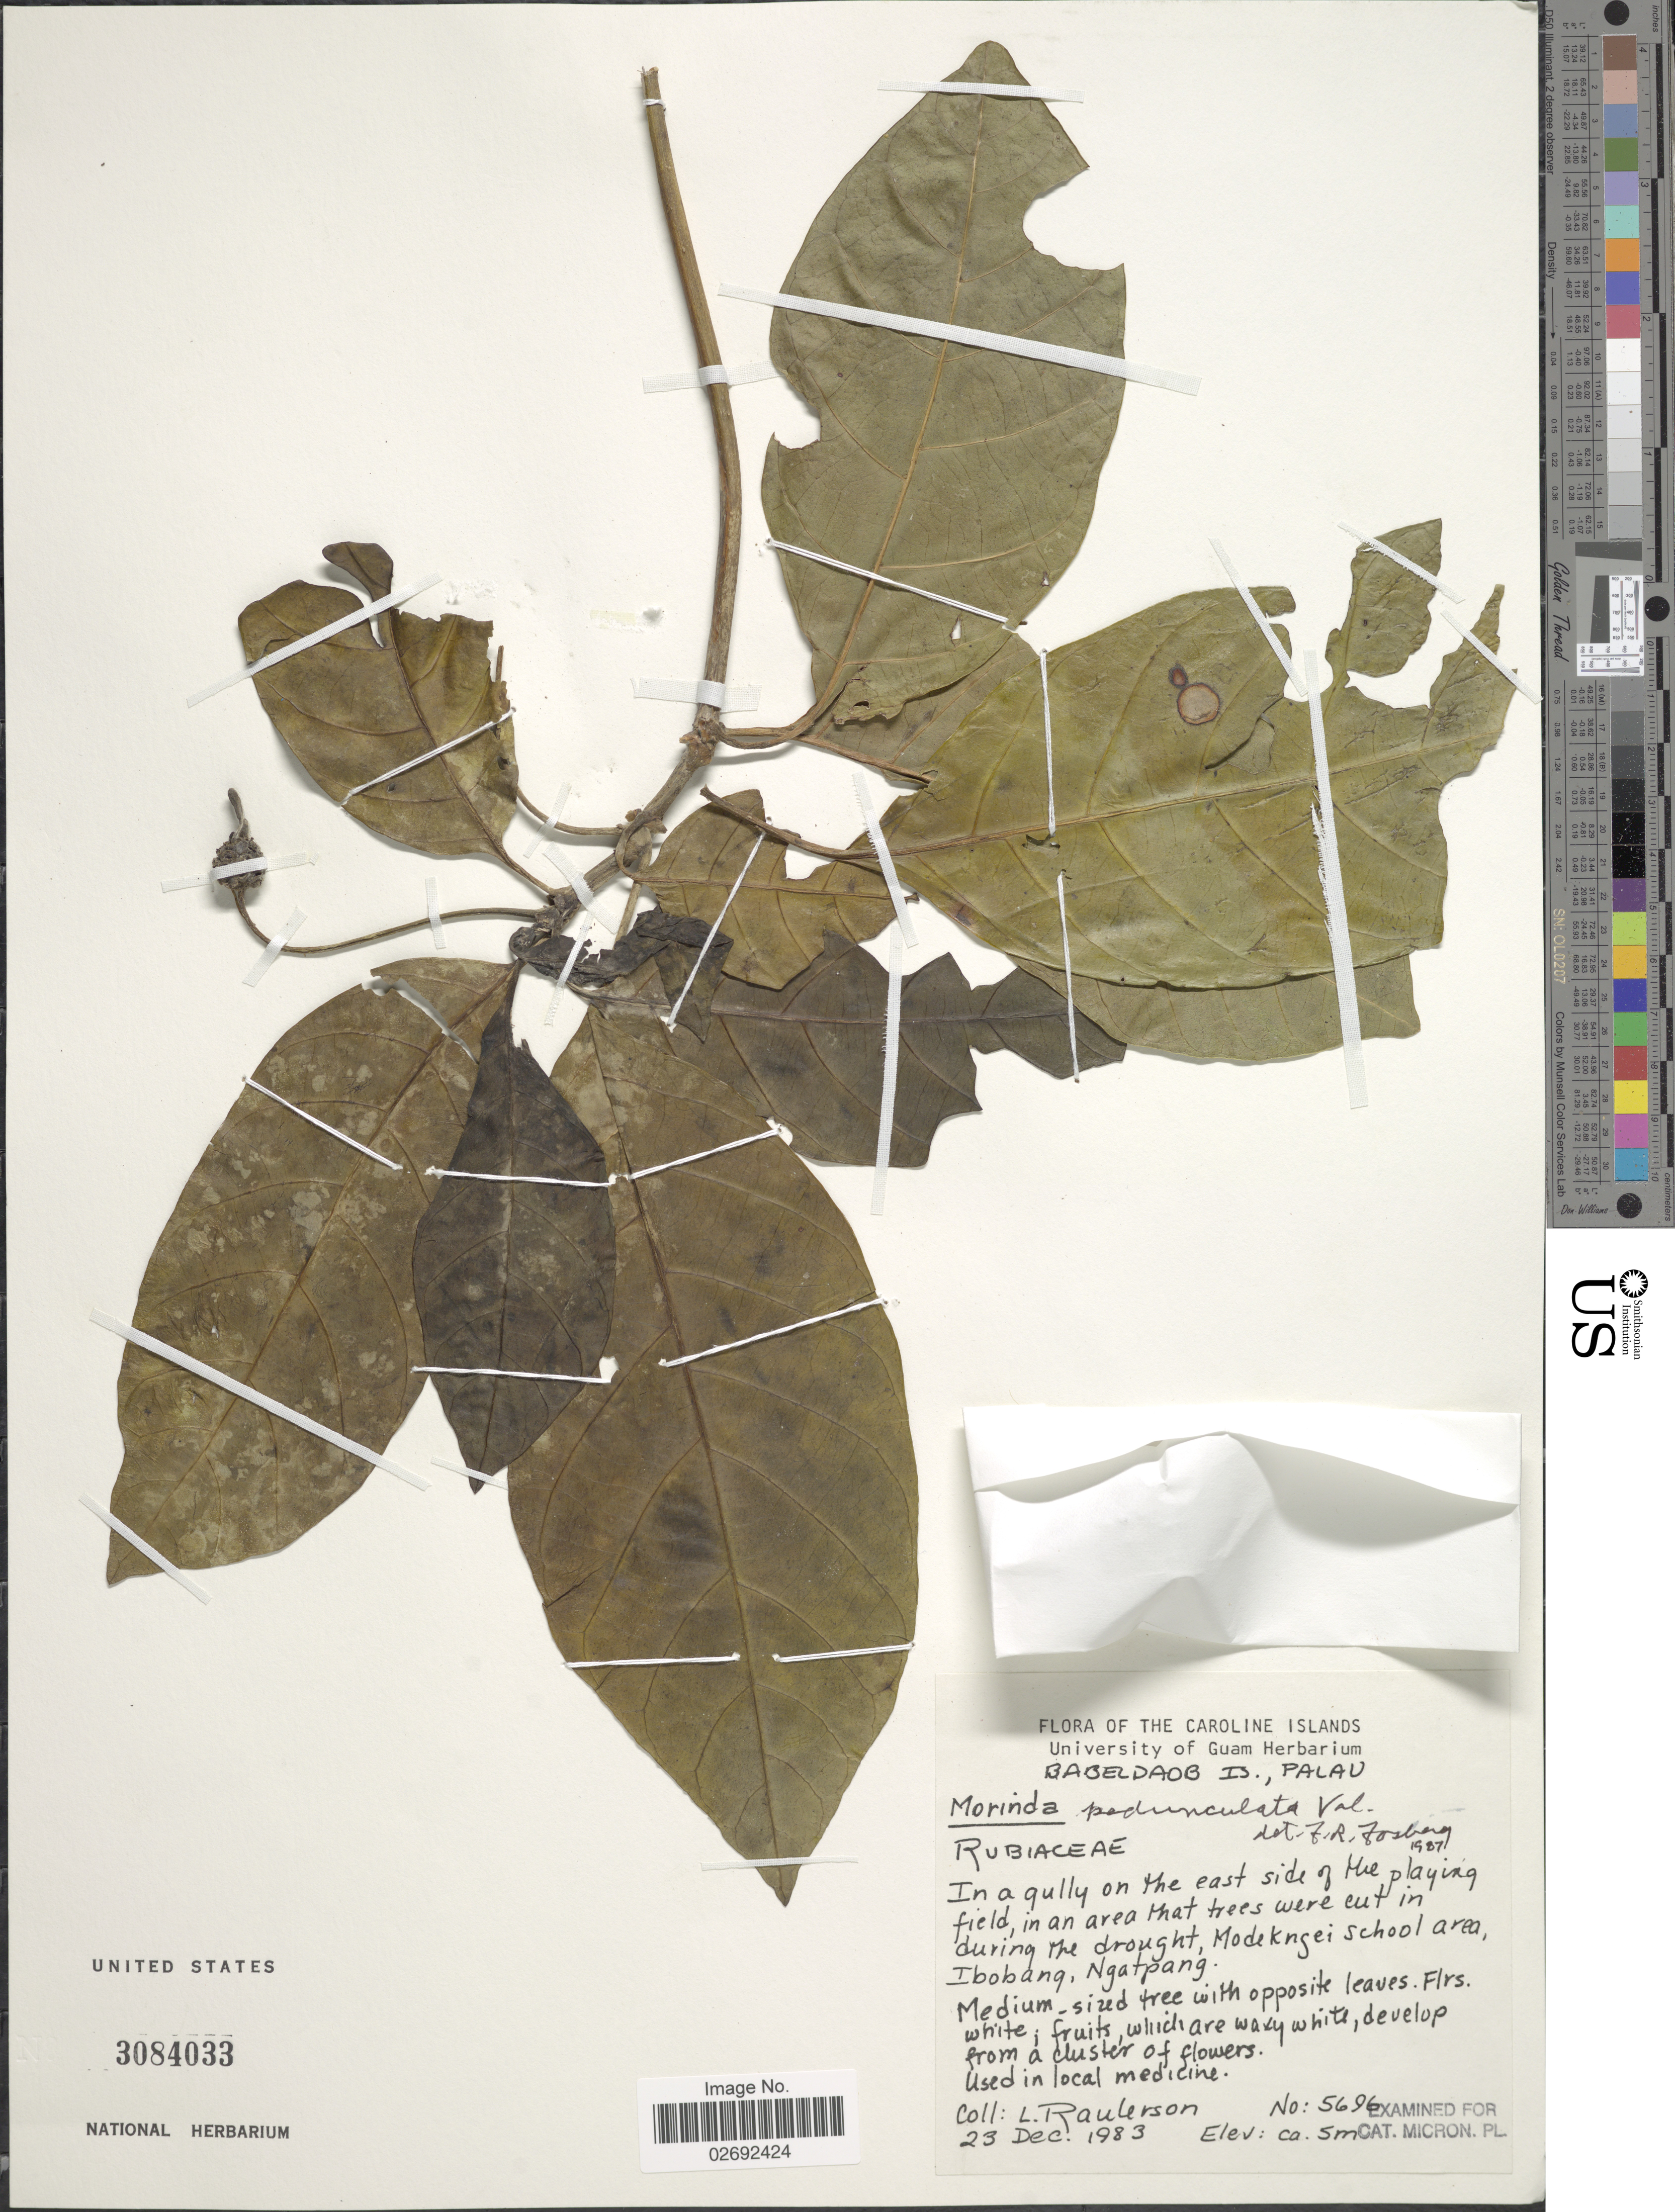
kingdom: Plantae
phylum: Tracheophyta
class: Magnoliopsida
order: Gentianales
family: Rubiaceae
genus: Morinda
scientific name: Morinda pedunculata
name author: Valeton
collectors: L. Raulerson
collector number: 5696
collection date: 1983-12-23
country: Palau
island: Babeldaob [Babelthuap]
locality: Caroline Islands. Babeldaob Is. Palau. In a gully on the east side of Hie playing field, Modekngei School Area, Ibobang, Ngatpang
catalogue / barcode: US 3084033